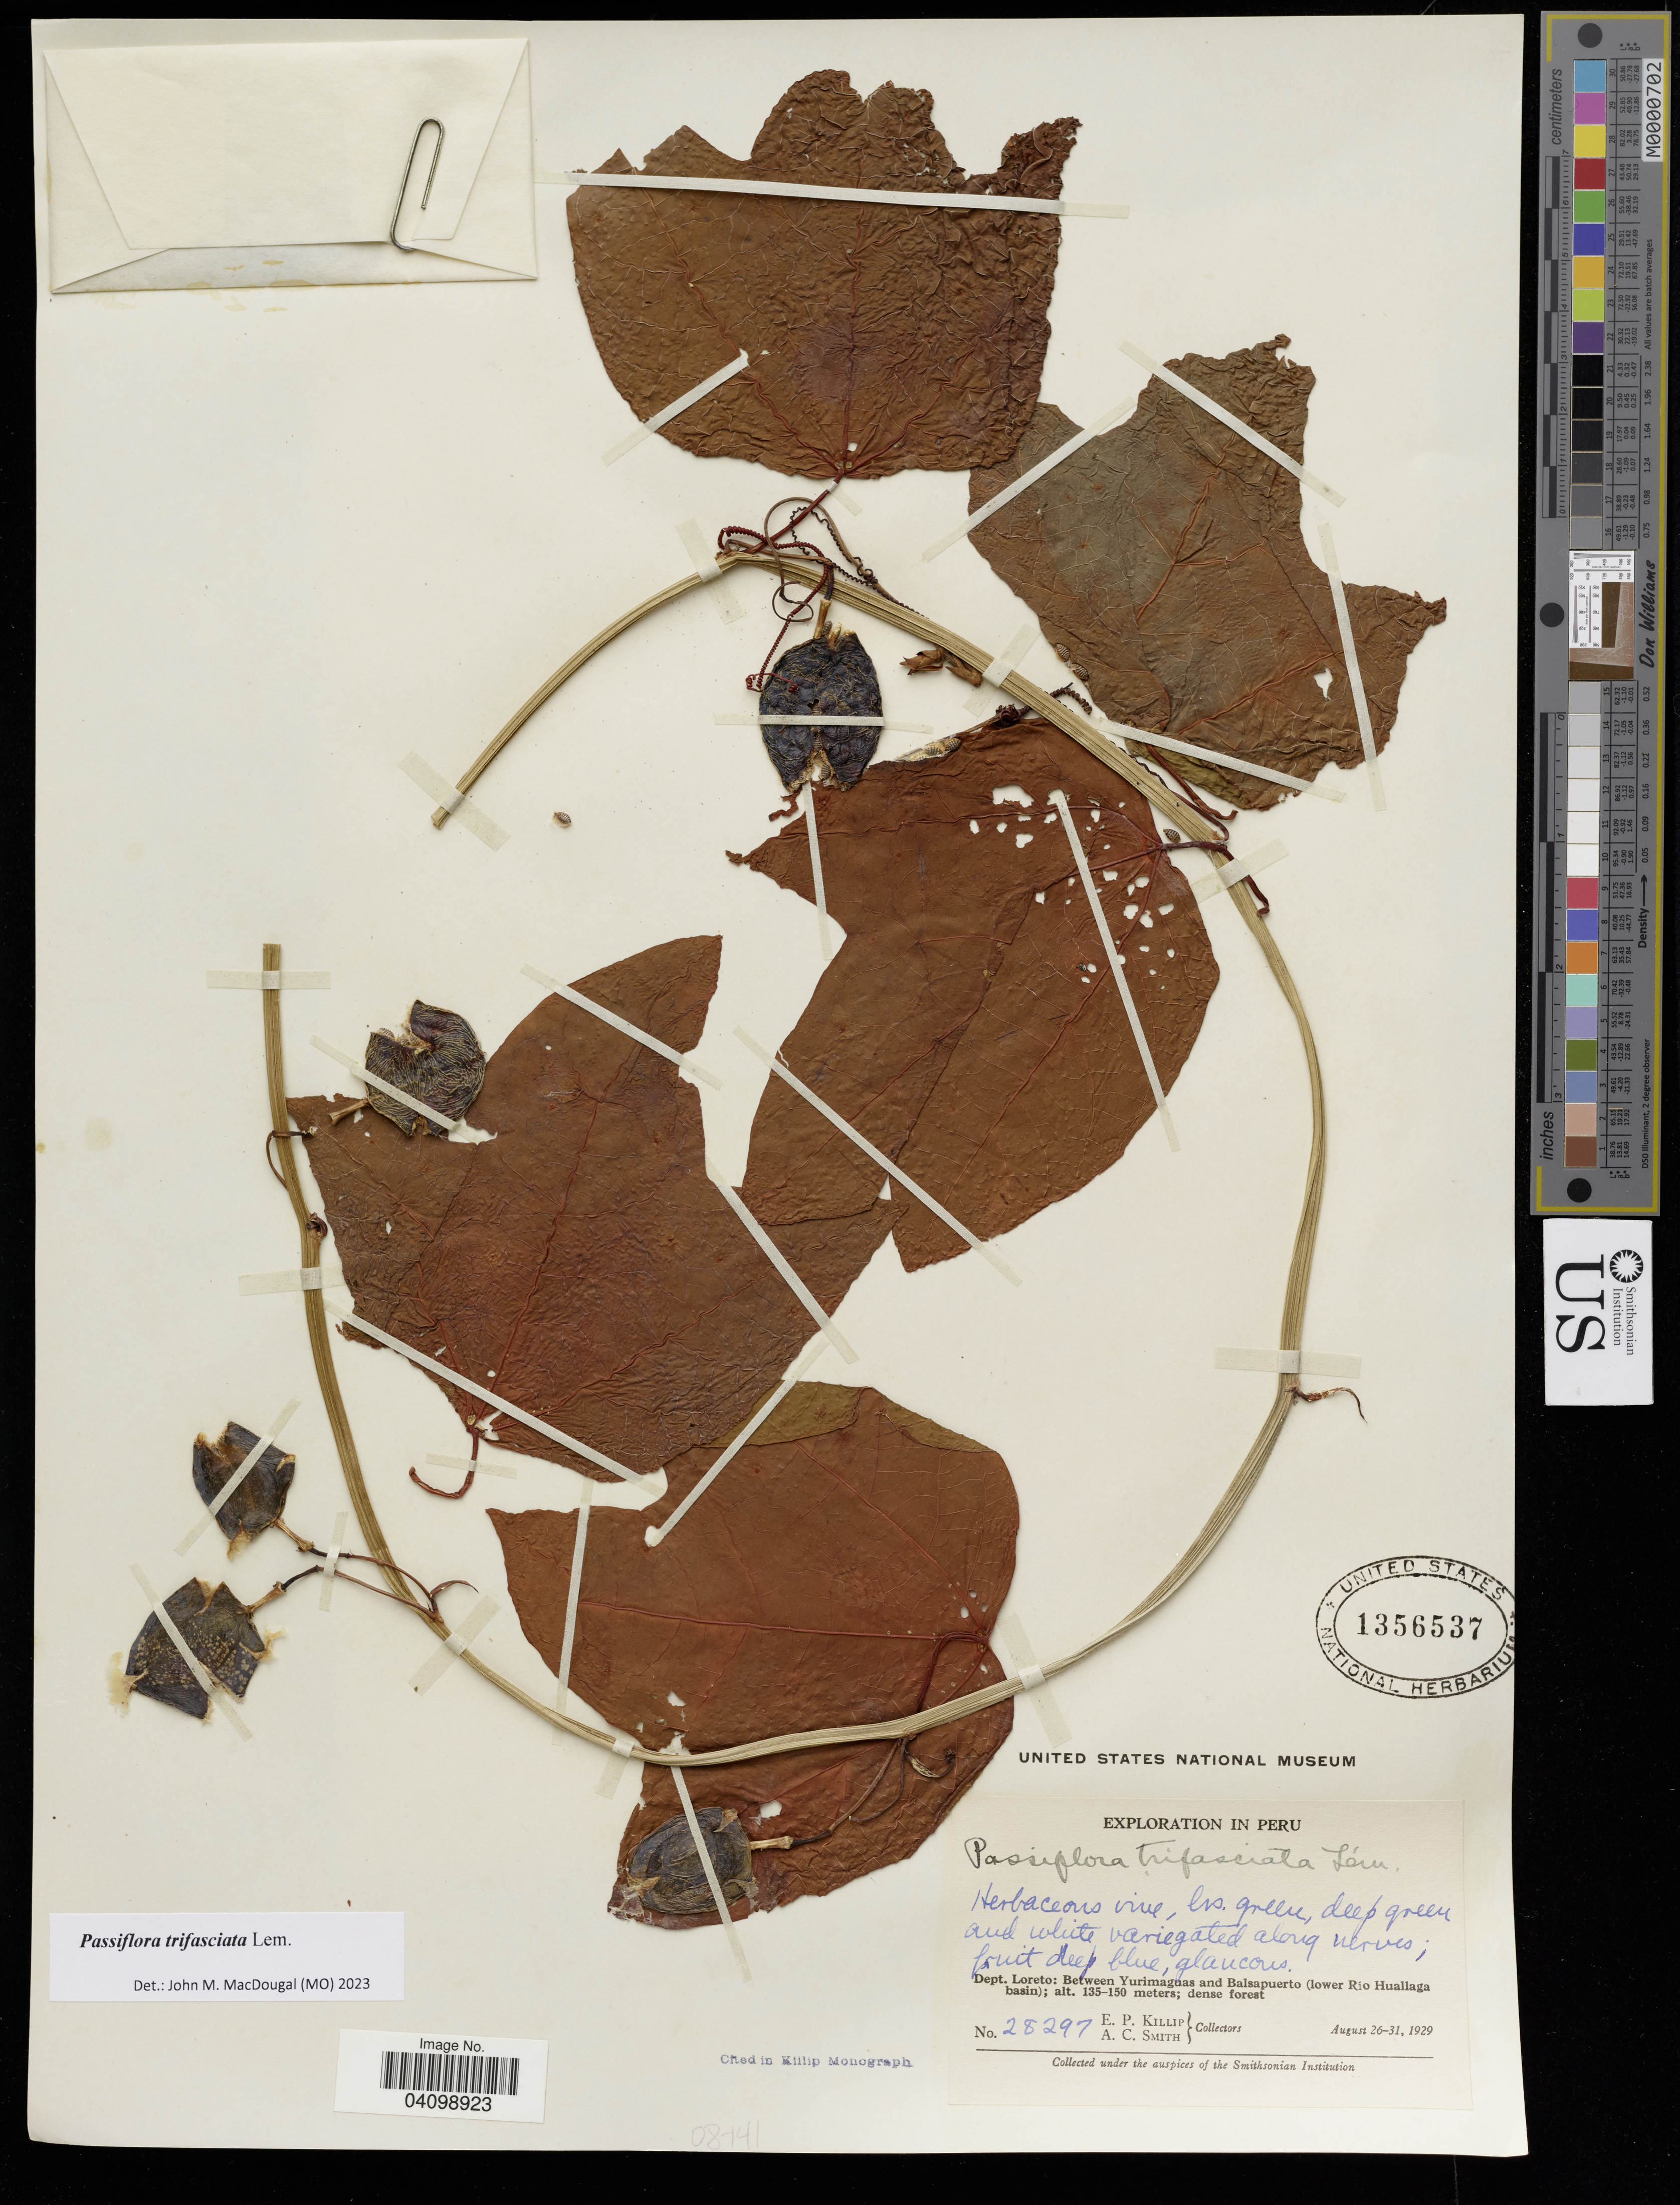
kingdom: Plantae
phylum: Tracheophyta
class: Magnoliopsida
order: Malpighiales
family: Passifloraceae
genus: Passiflora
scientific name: Passiflora trifasciata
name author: Lem.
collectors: E. Killip & A. C. Smith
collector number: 28297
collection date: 1929-08-26/1929-08-31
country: Peru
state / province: Loreto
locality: Between Yurimaguas and Balsapuerto (lower Rio Huallaga basin).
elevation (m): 135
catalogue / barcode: US 1356537